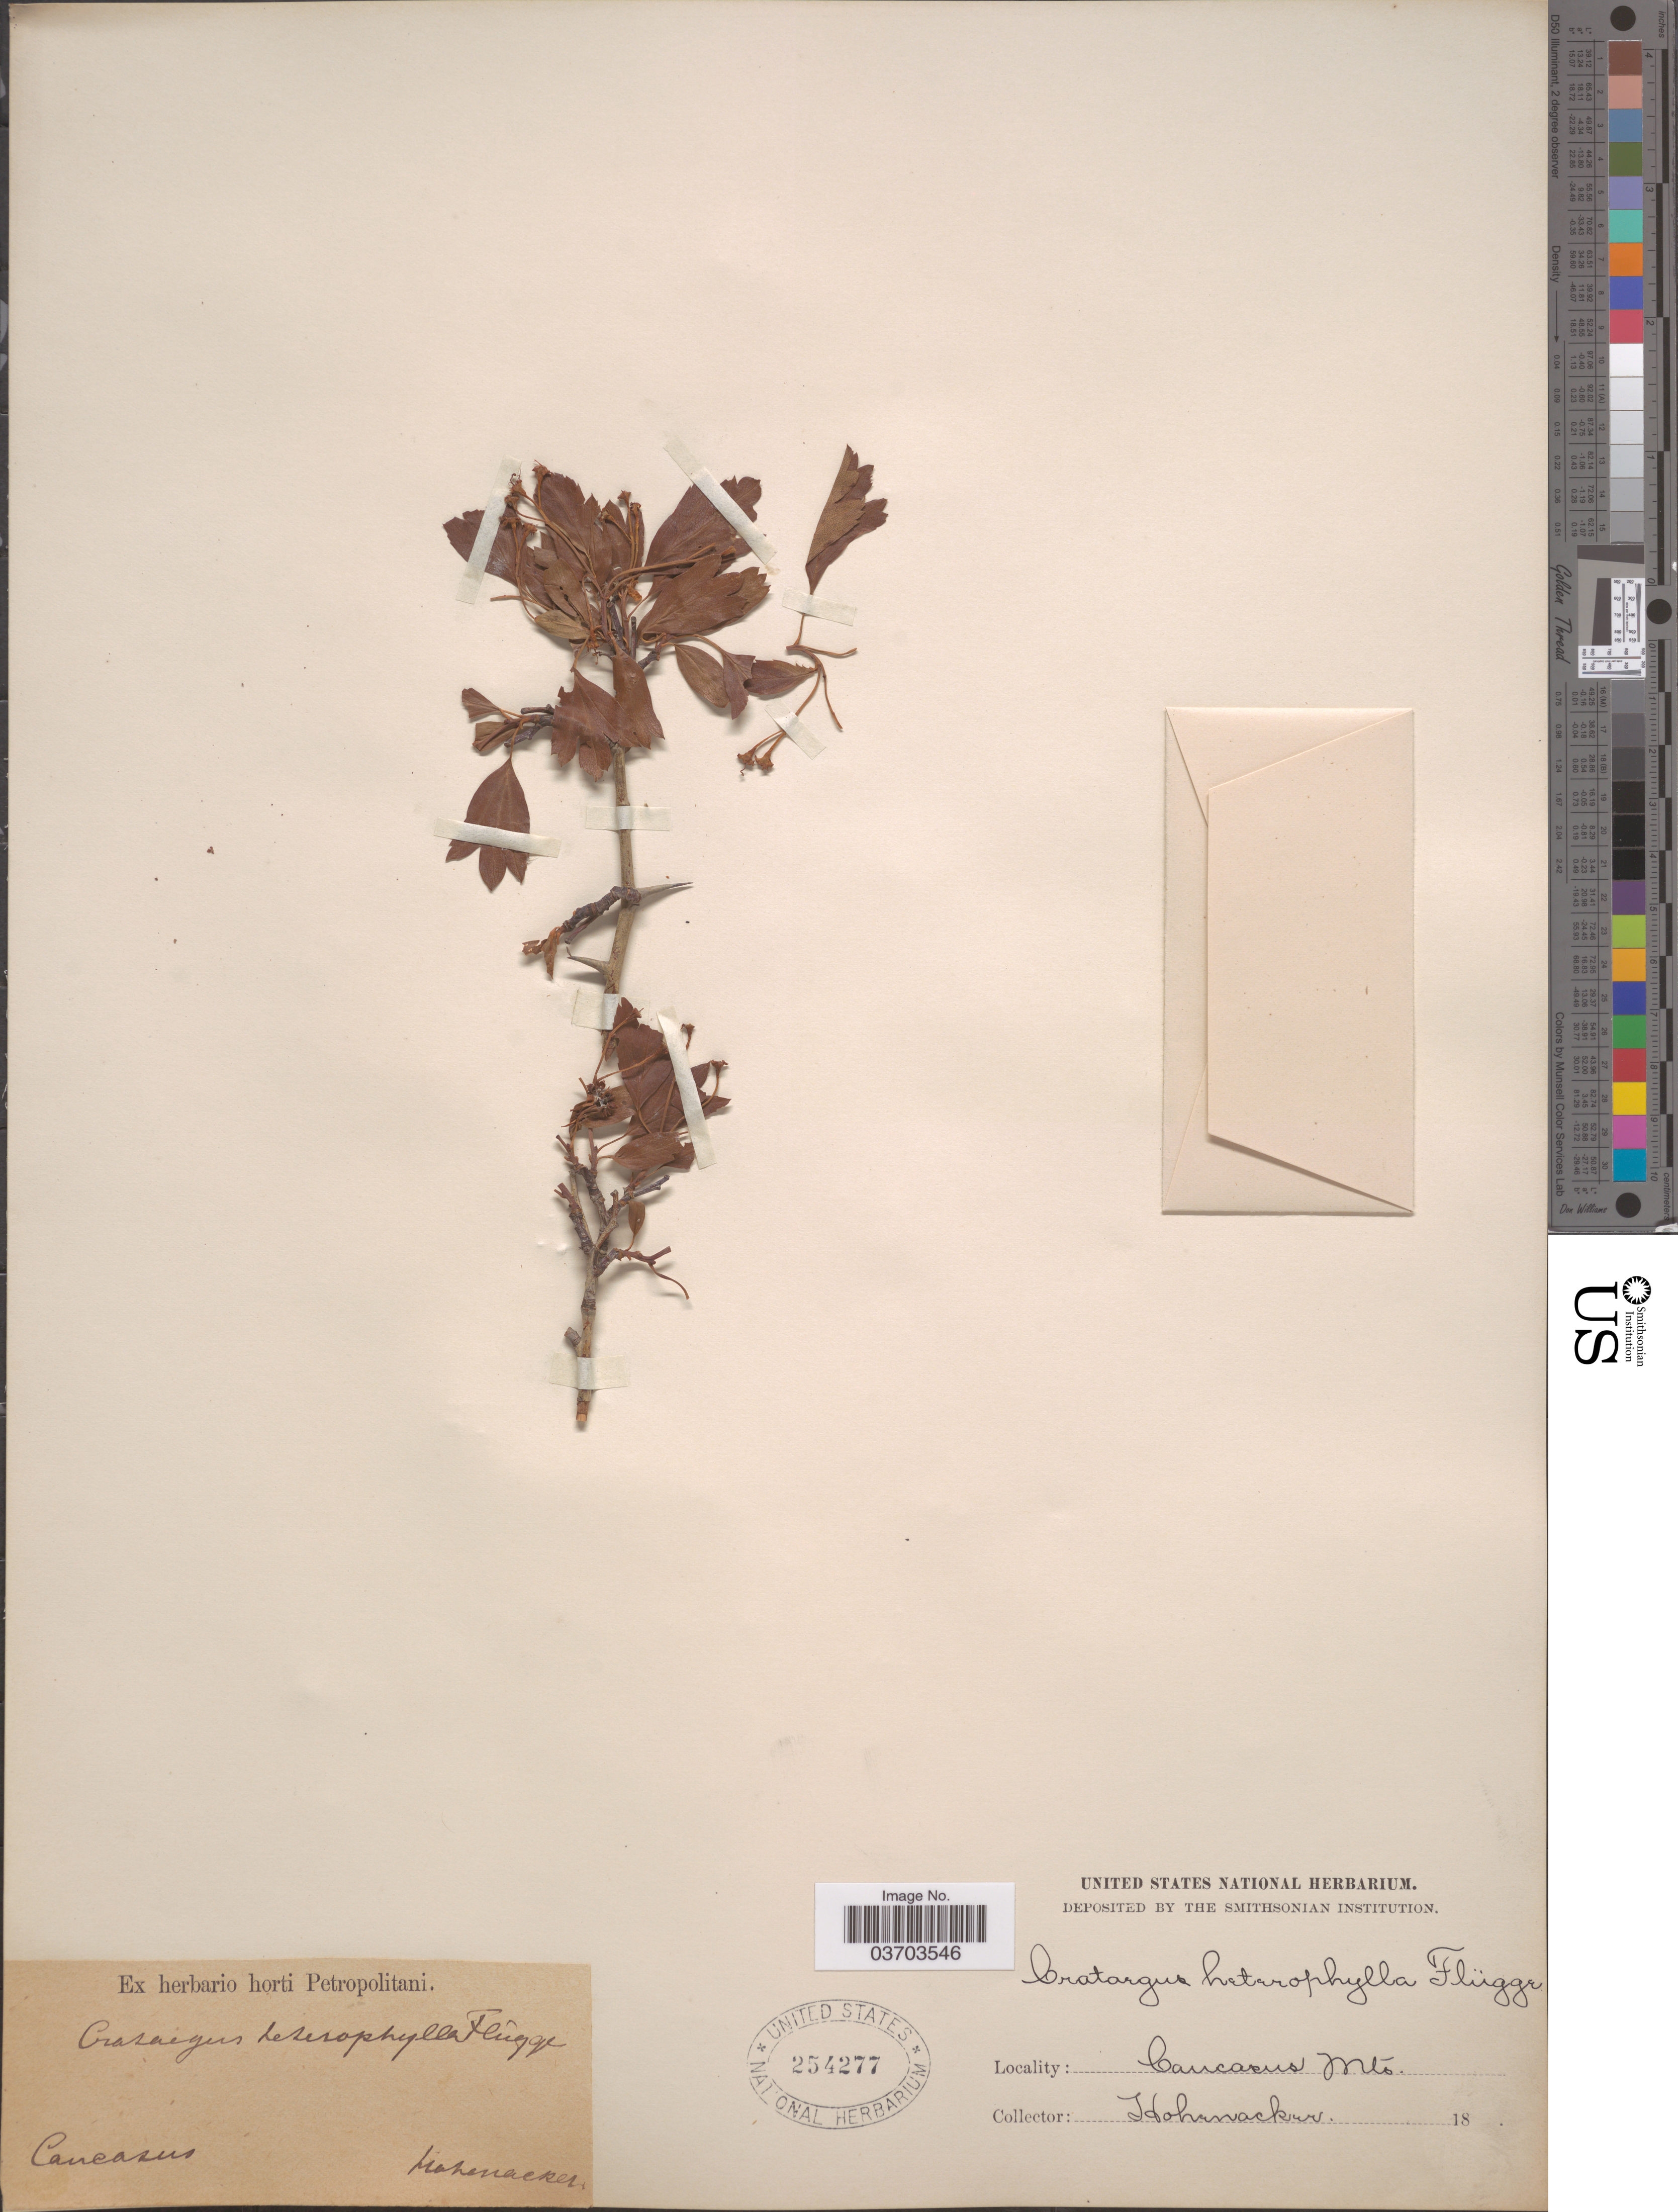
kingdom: Plantae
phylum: Tracheophyta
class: Magnoliopsida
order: Rosales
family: Rosaceae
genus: Crataegus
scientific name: Crataegus heterophylla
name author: Flüggé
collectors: Hohenacker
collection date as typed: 18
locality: Cancasus Mts. Caucasus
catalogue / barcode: US 254277